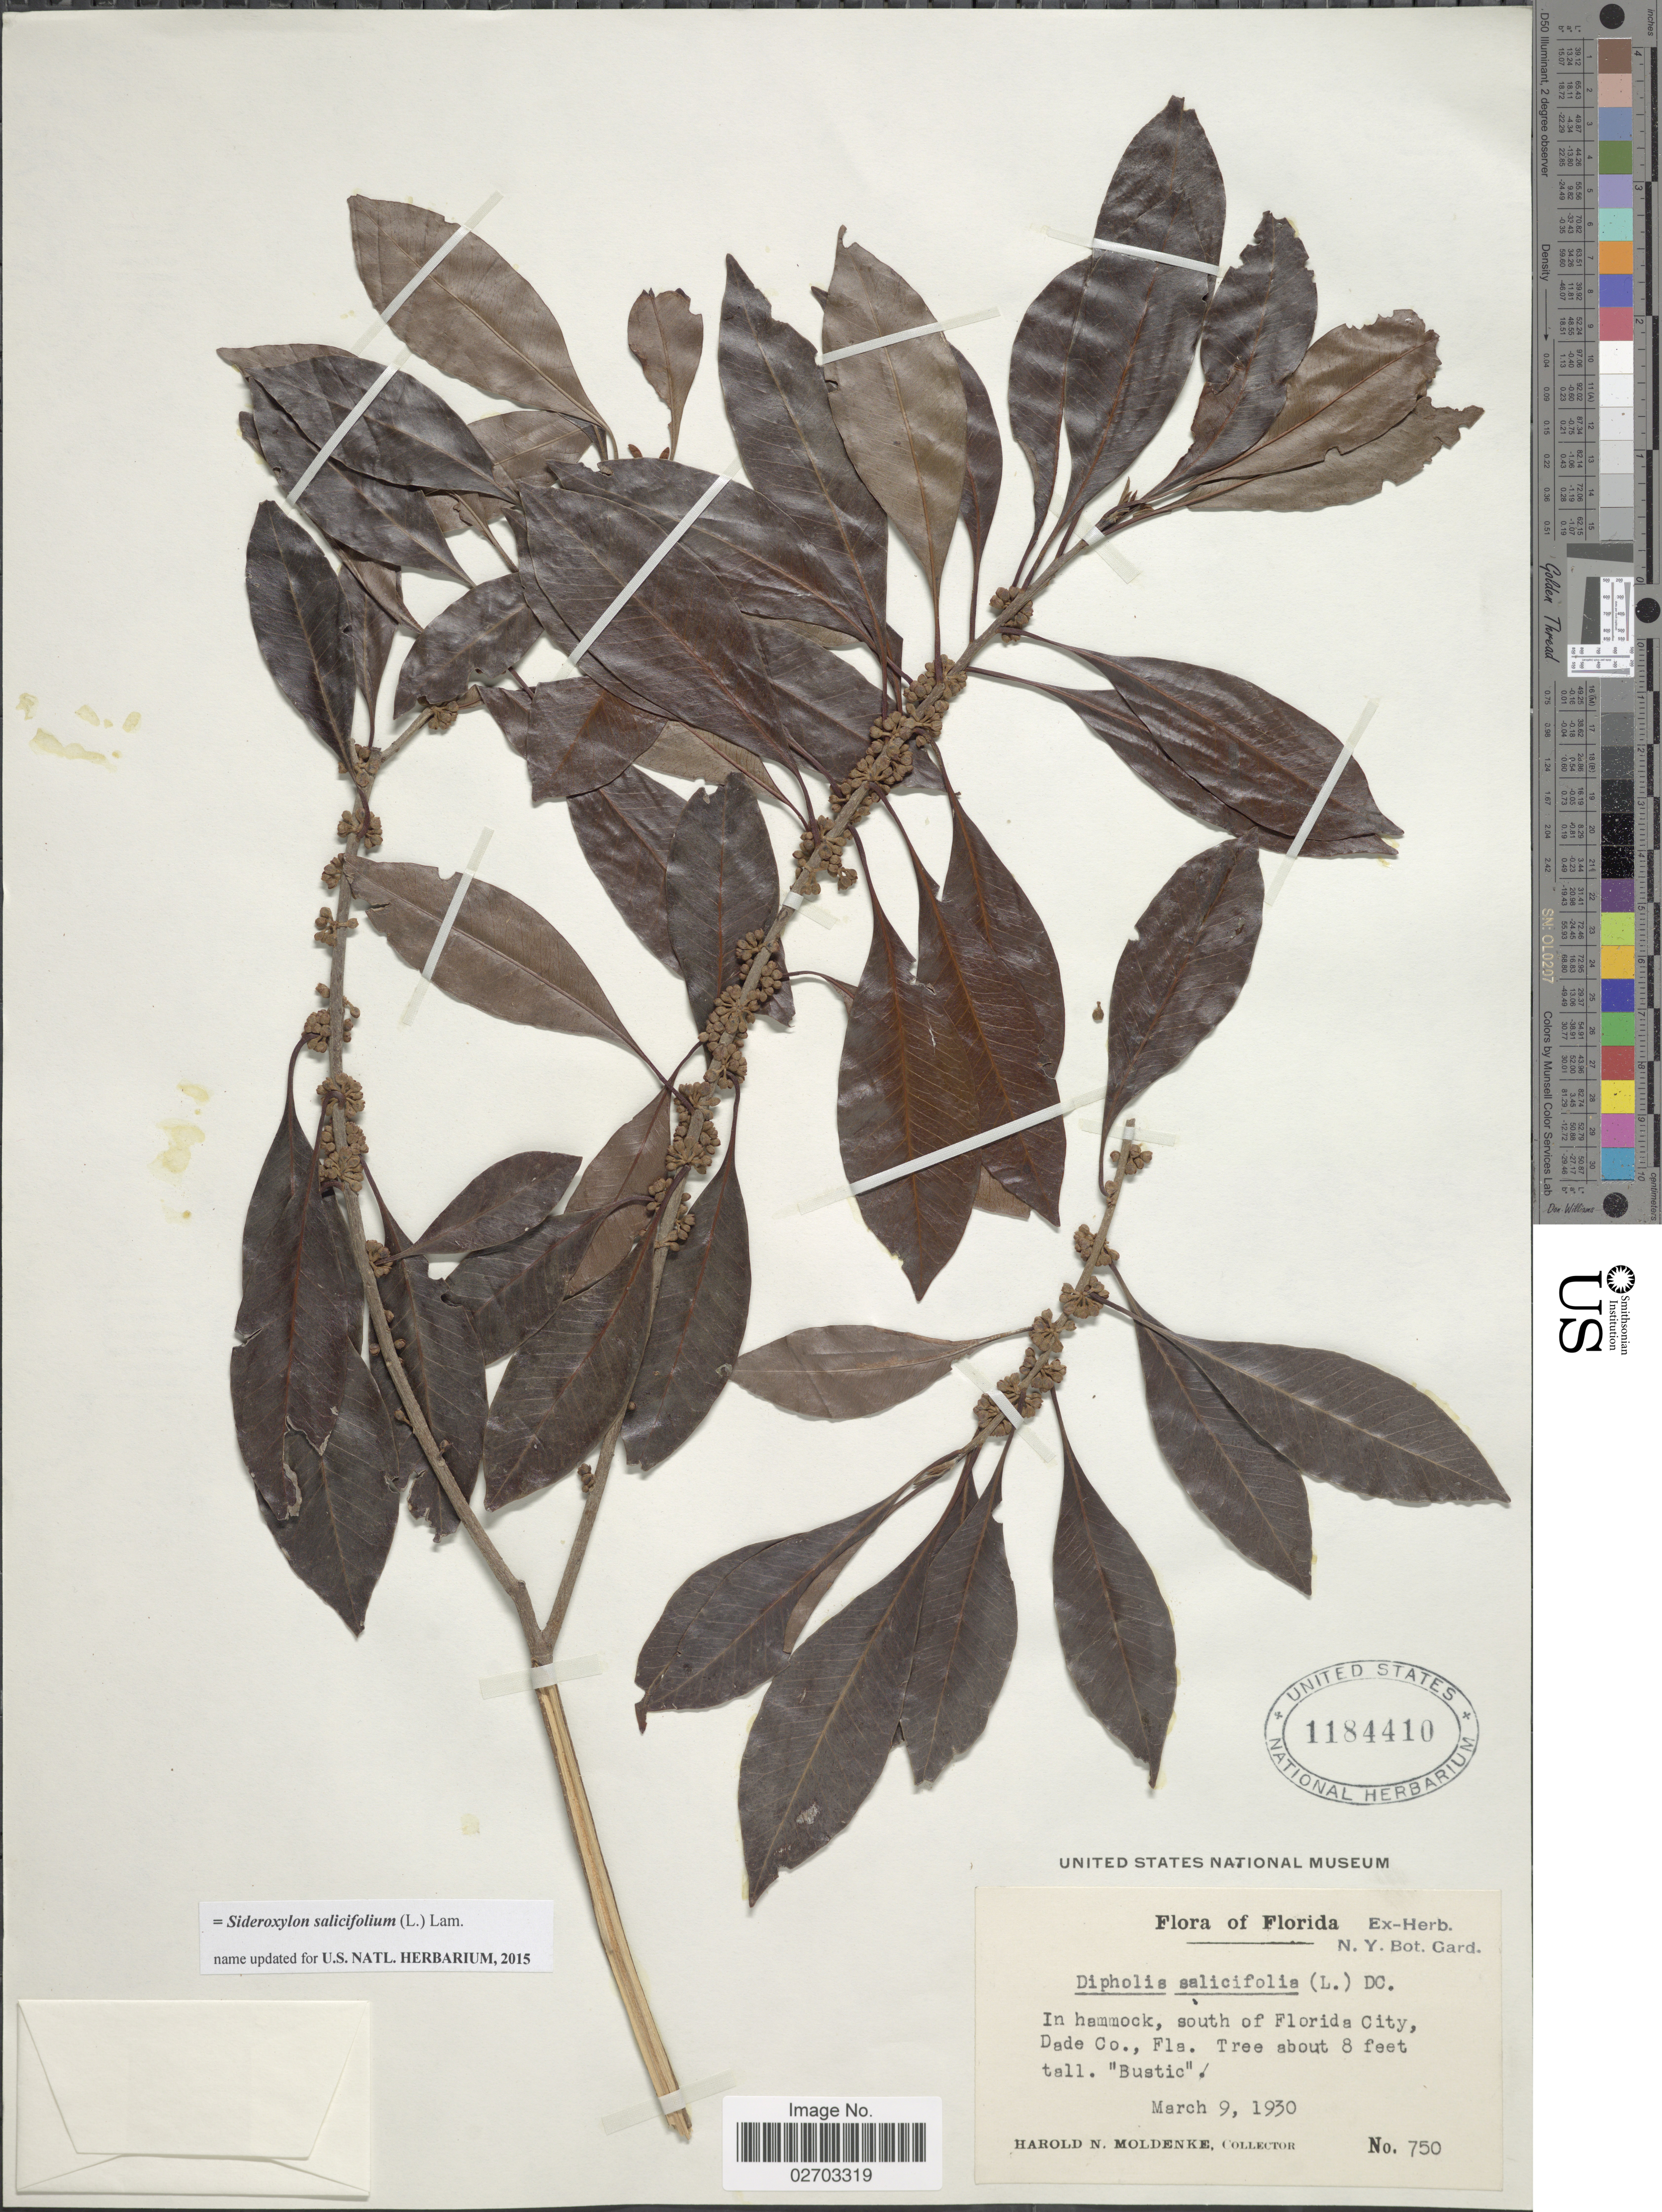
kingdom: Plantae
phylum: Tracheophyta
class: Magnoliopsida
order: Ericales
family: Sapotaceae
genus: Sideroxylon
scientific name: Sideroxylon salicifolium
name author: (L.) Lam.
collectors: H. N. Moldenke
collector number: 750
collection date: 1930-03-09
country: United States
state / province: Florida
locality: In hammock, south of Florida City, Dade Co.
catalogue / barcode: US 1184410